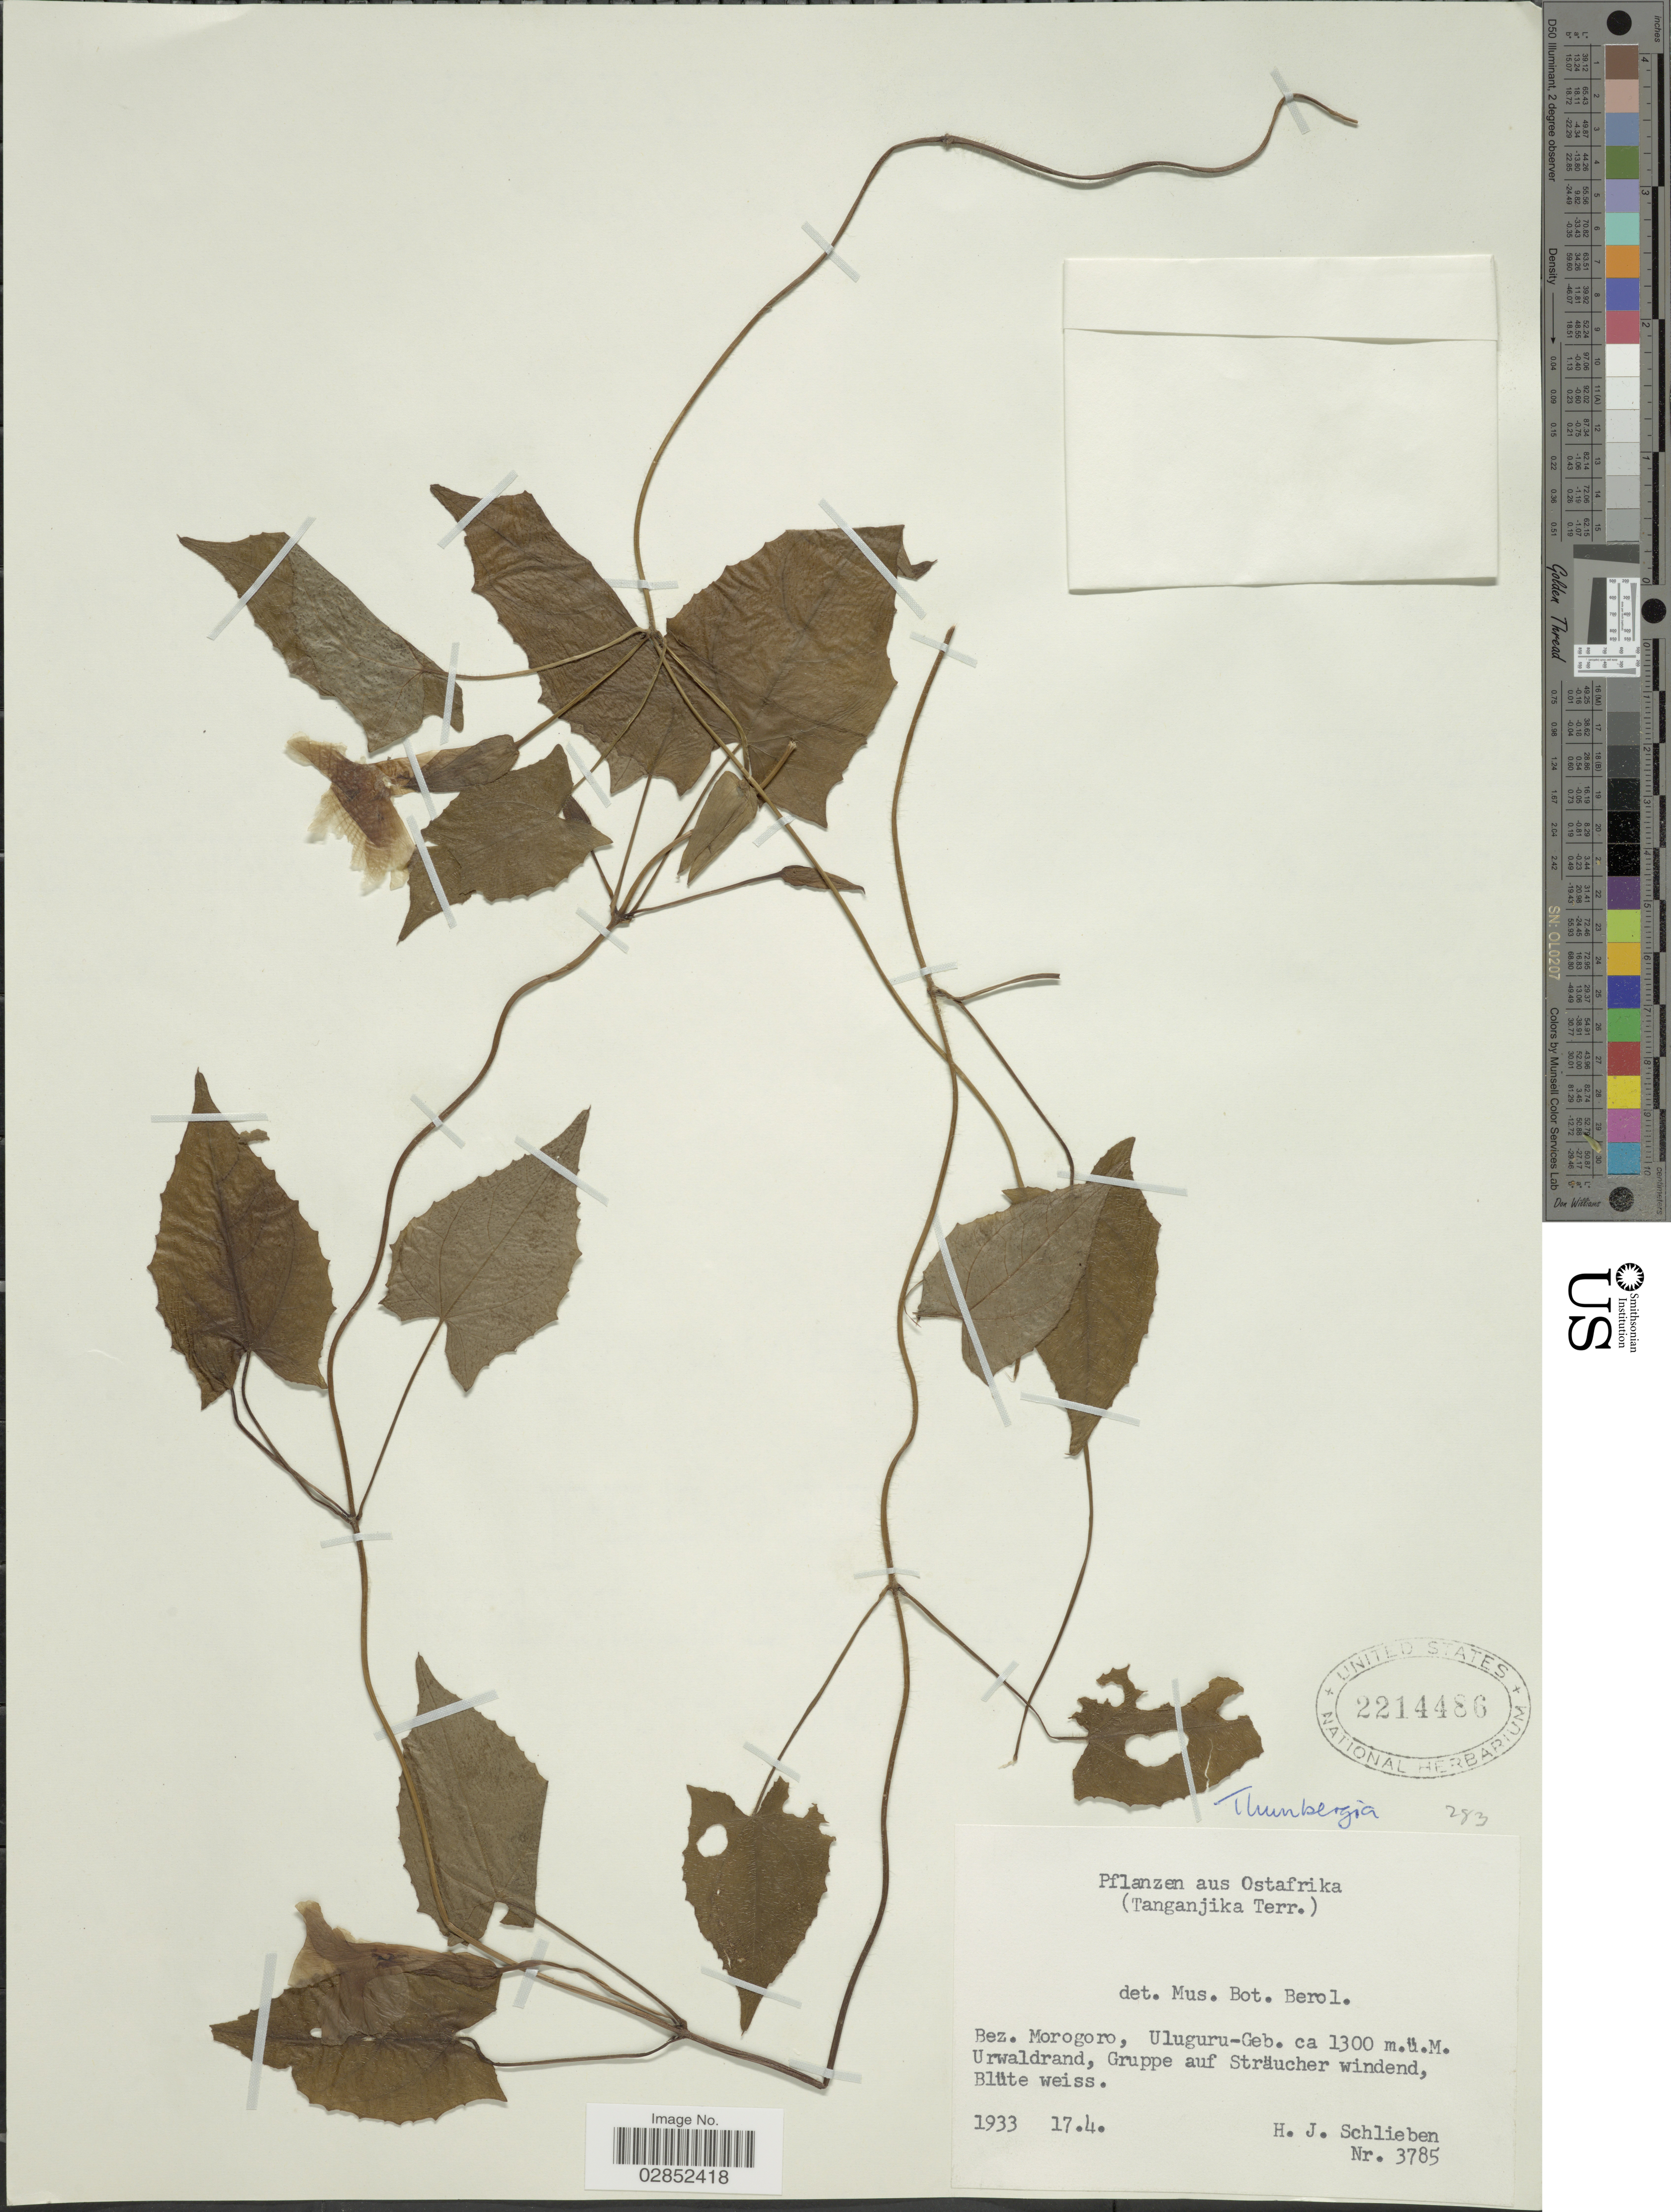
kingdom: Plantae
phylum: Tracheophyta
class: Magnoliopsida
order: Lamiales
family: Acanthaceae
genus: Thunbergia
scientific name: Thunbergia sp.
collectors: H. J. Schlieben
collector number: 3785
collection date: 1933-04-17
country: Tanzania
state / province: Morogoro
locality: Bez. Morogoro, Uluguru-Geb., Ostafrika (Tanganjika Terr.).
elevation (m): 1300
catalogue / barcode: US 2214486